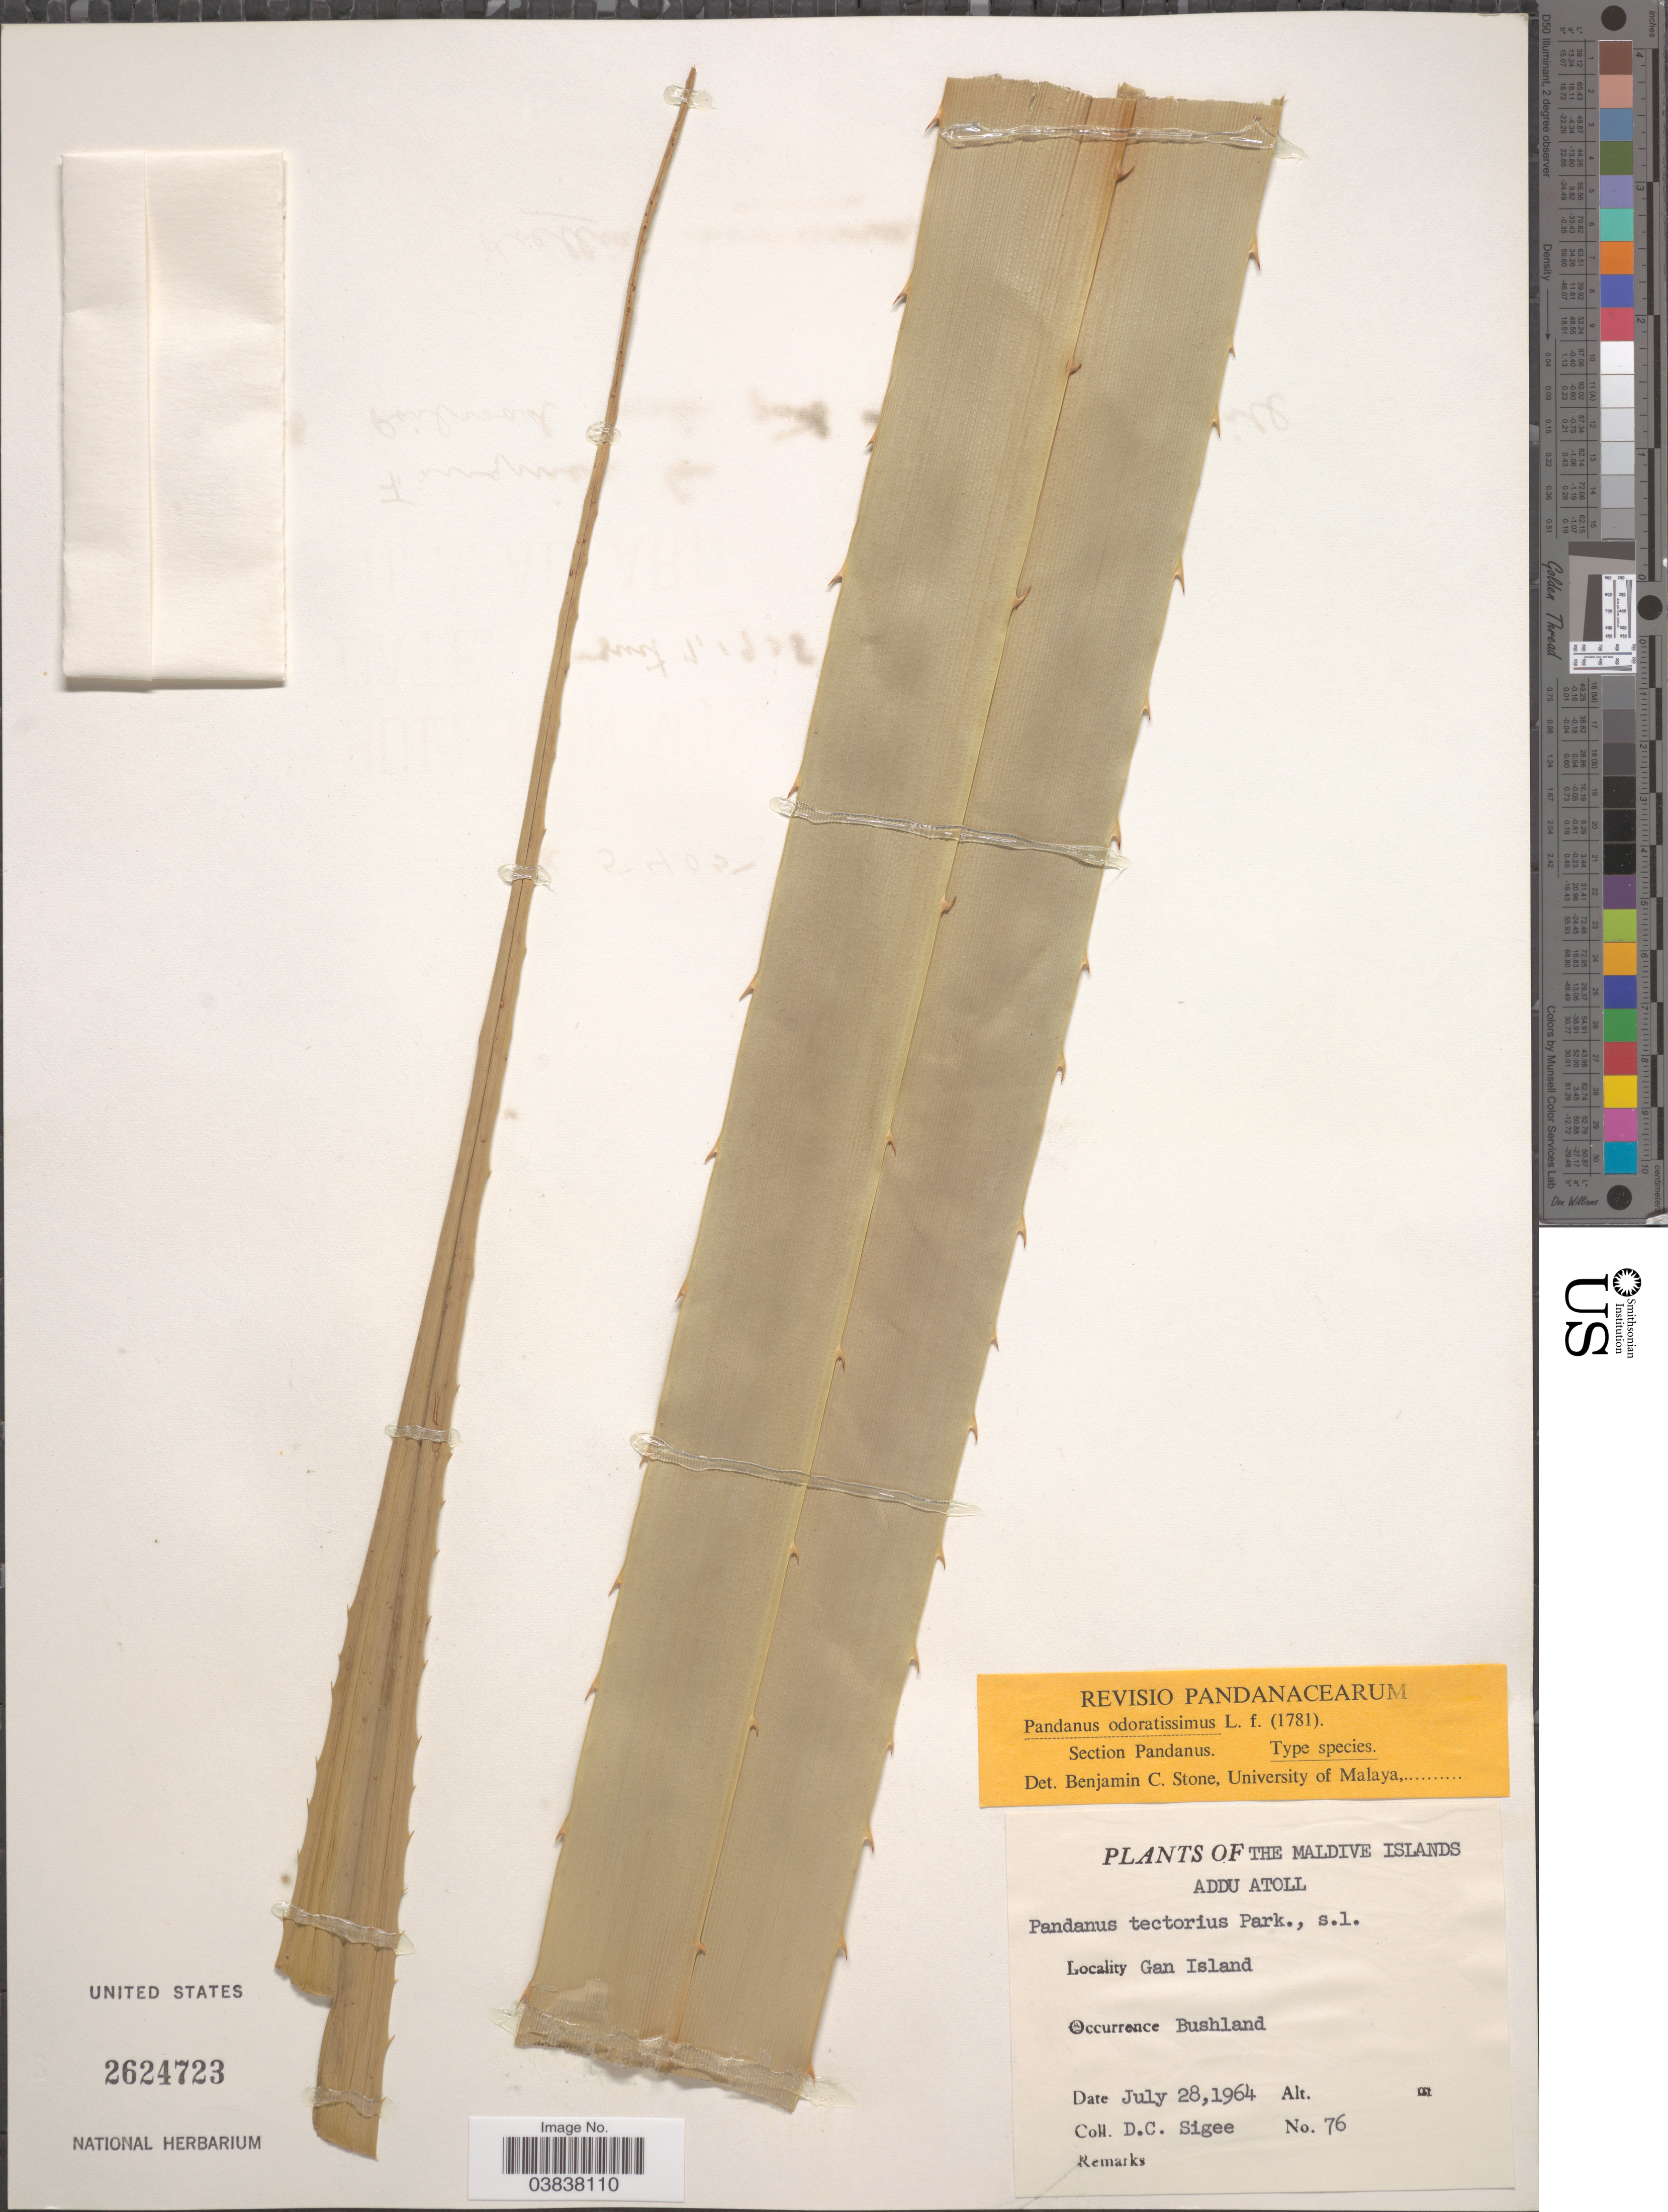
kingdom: Plantae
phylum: Tracheophyta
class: Liliopsida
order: Pandanales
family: Pandanaceae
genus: Pandanus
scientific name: Pandanus odoratissimus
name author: L. f.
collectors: D. C. Sigee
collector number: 76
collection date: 1964-07-28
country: Maldive Islands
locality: Addu Atoll. Gan Island.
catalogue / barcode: US 2624723